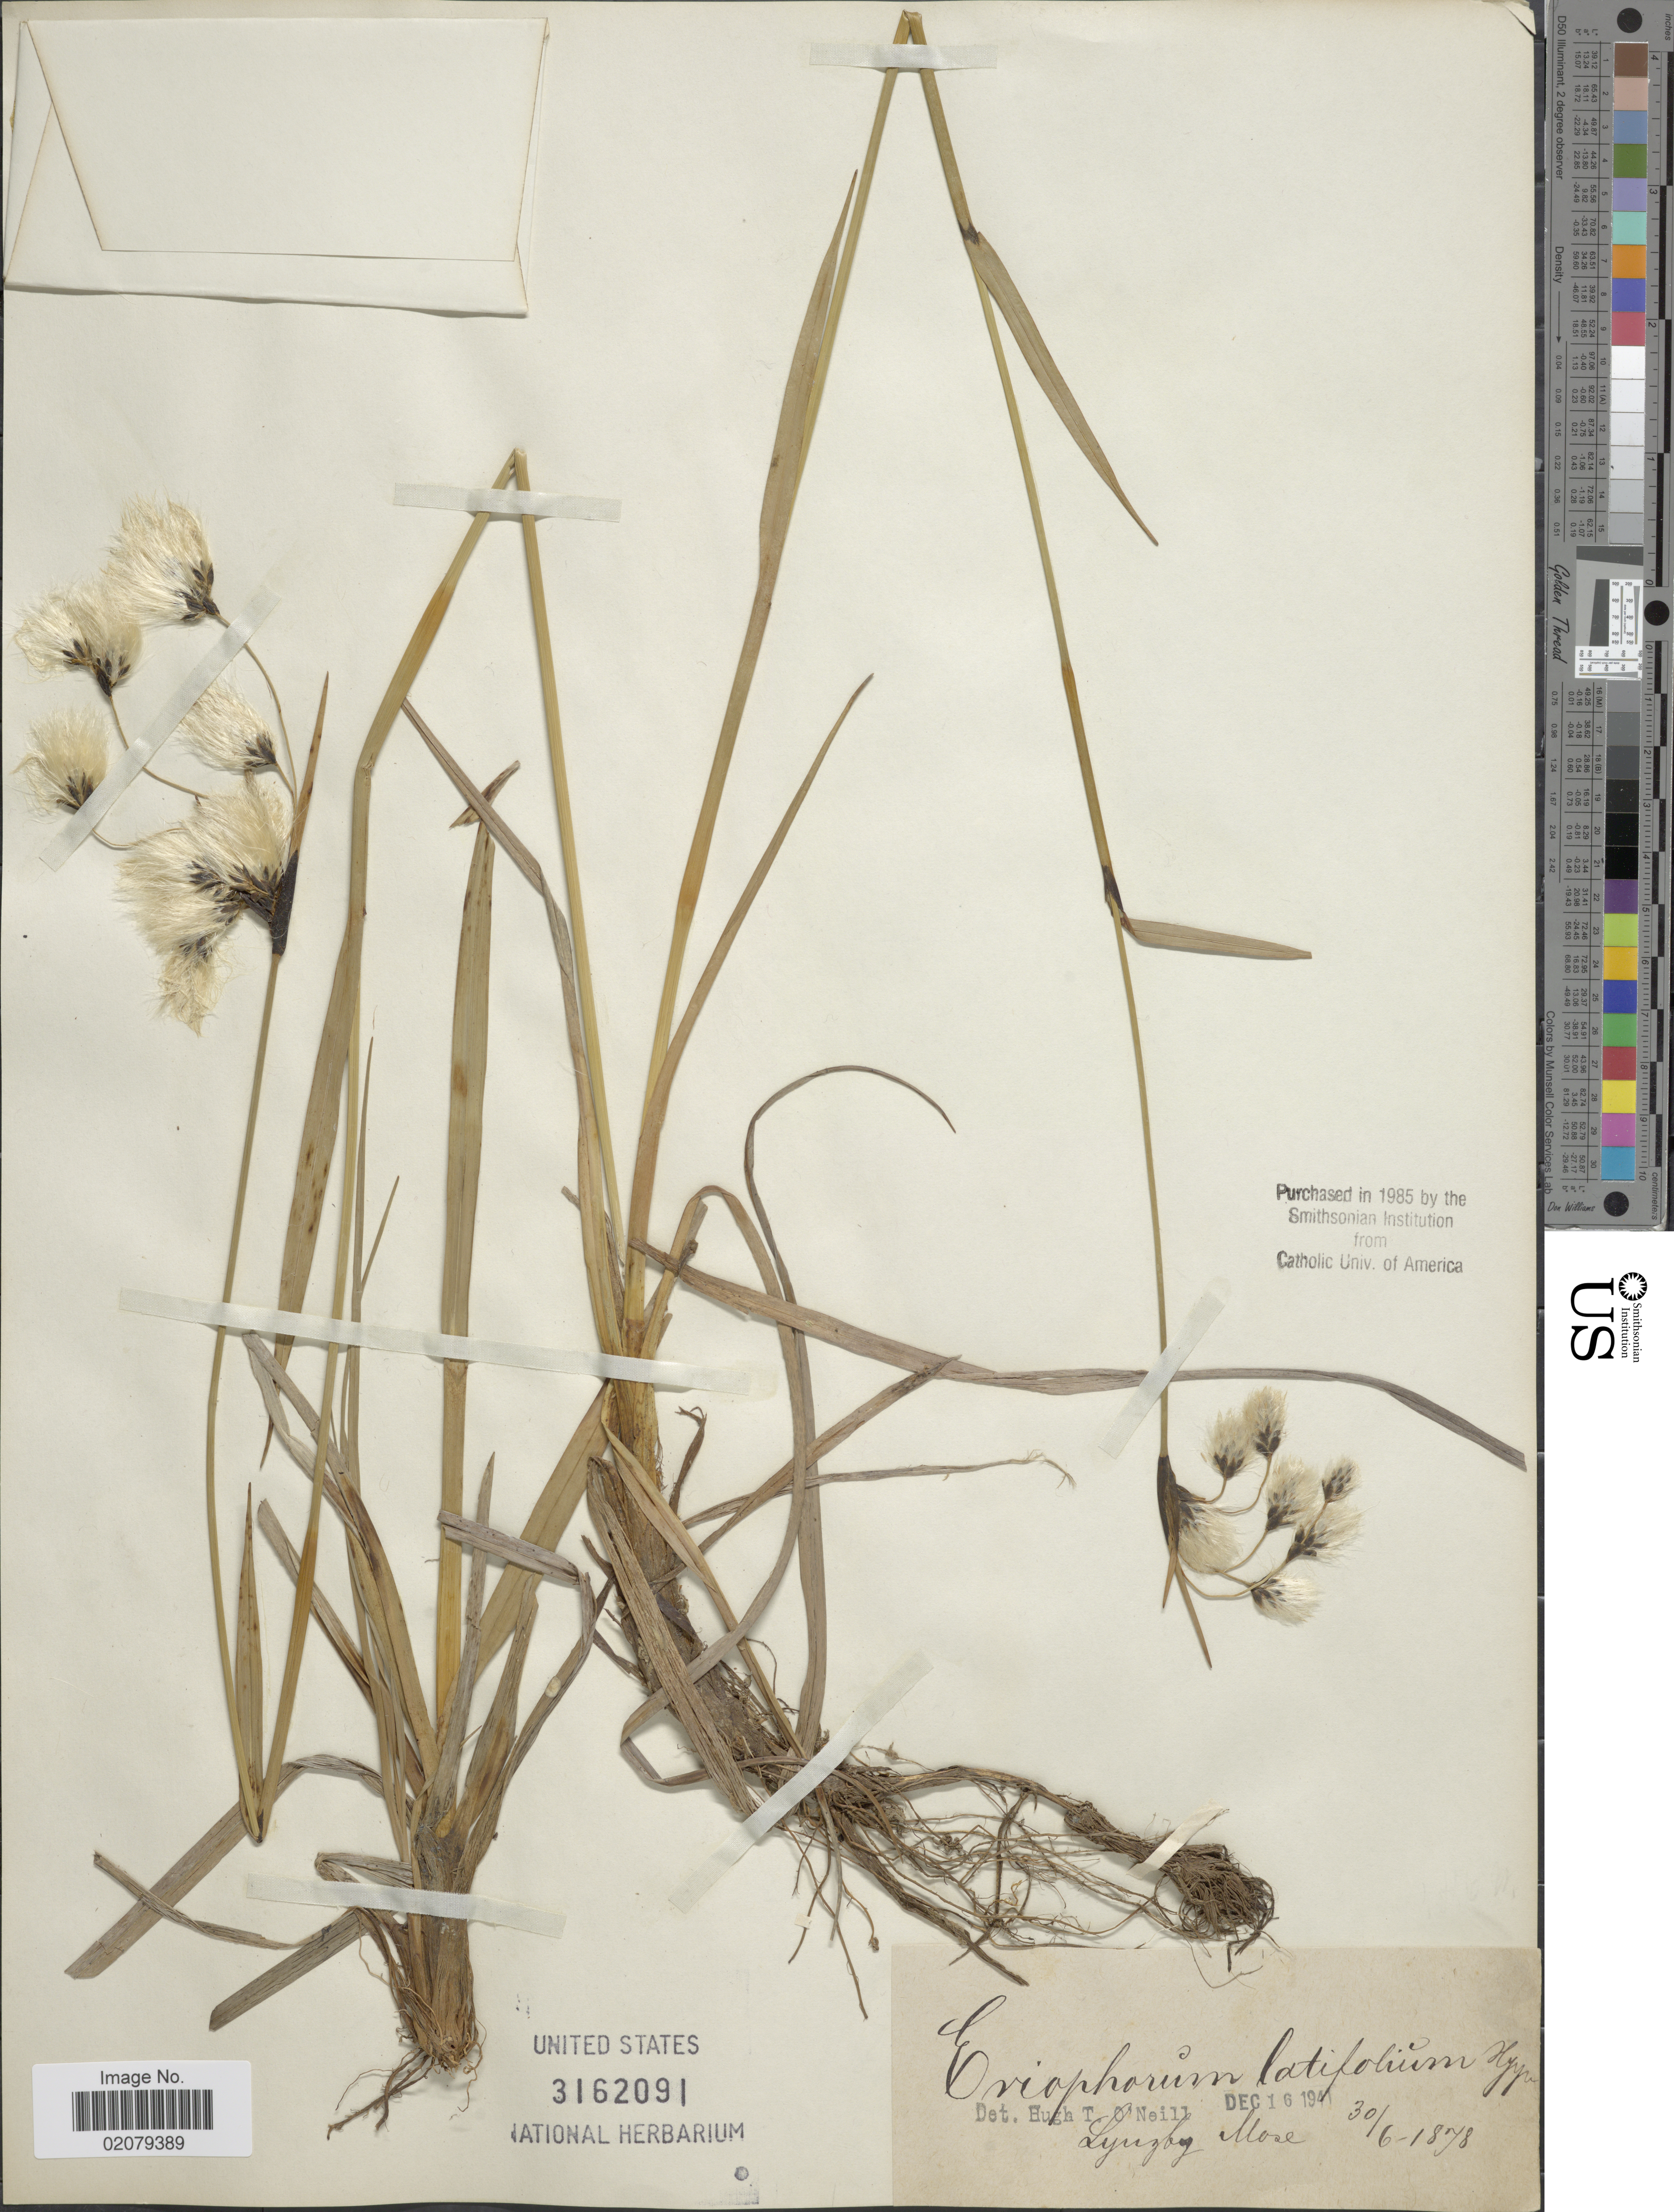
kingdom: Plantae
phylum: Tracheophyta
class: Liliopsida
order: Poales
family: Cyperaceae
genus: Eriophorum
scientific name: Eriophorum latifolium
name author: Hoppe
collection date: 1878-06-30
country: Denmark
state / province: Sjæland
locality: Lyngby Mose.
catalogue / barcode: US 3162091